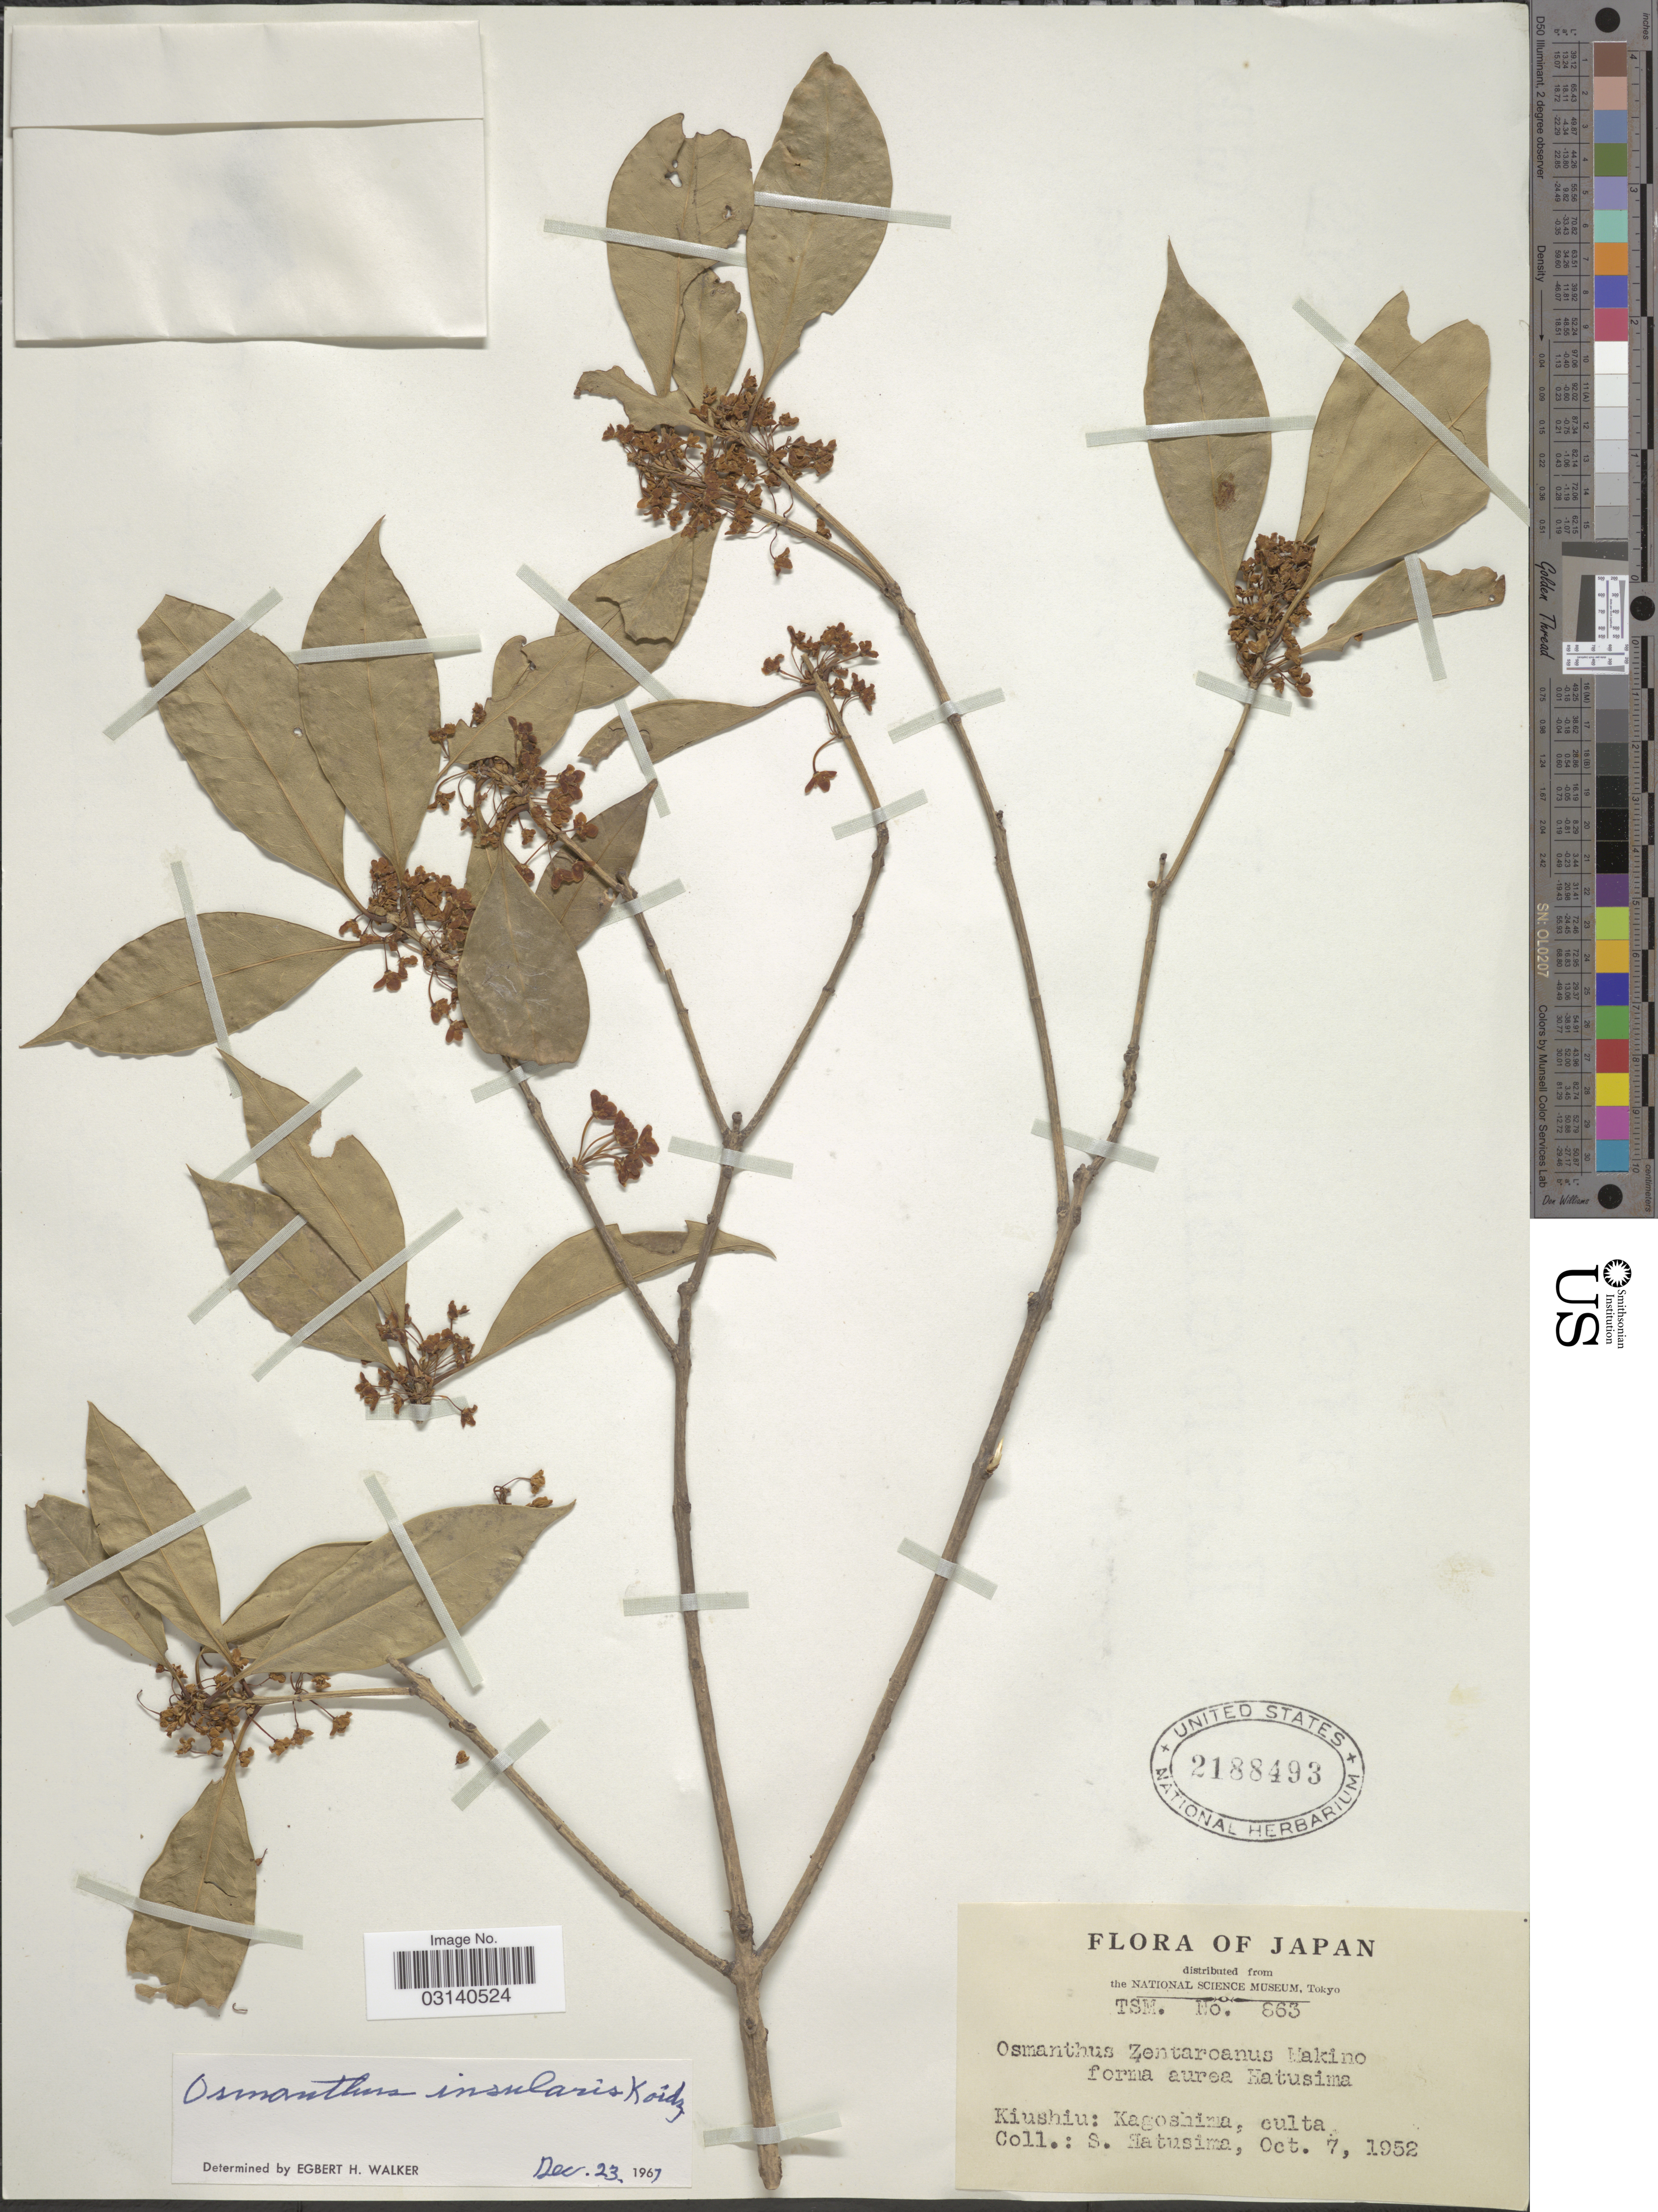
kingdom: Plantae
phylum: Tracheophyta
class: Magnoliopsida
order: Lamiales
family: Oleaceae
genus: Osmanthus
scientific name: Osmanthus insularis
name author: Koidz.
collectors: S. Hatusima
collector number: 863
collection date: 1952-10-07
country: Japan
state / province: Kagosima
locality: Kiushiu: Kagoshima, culta.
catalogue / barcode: US 2188493